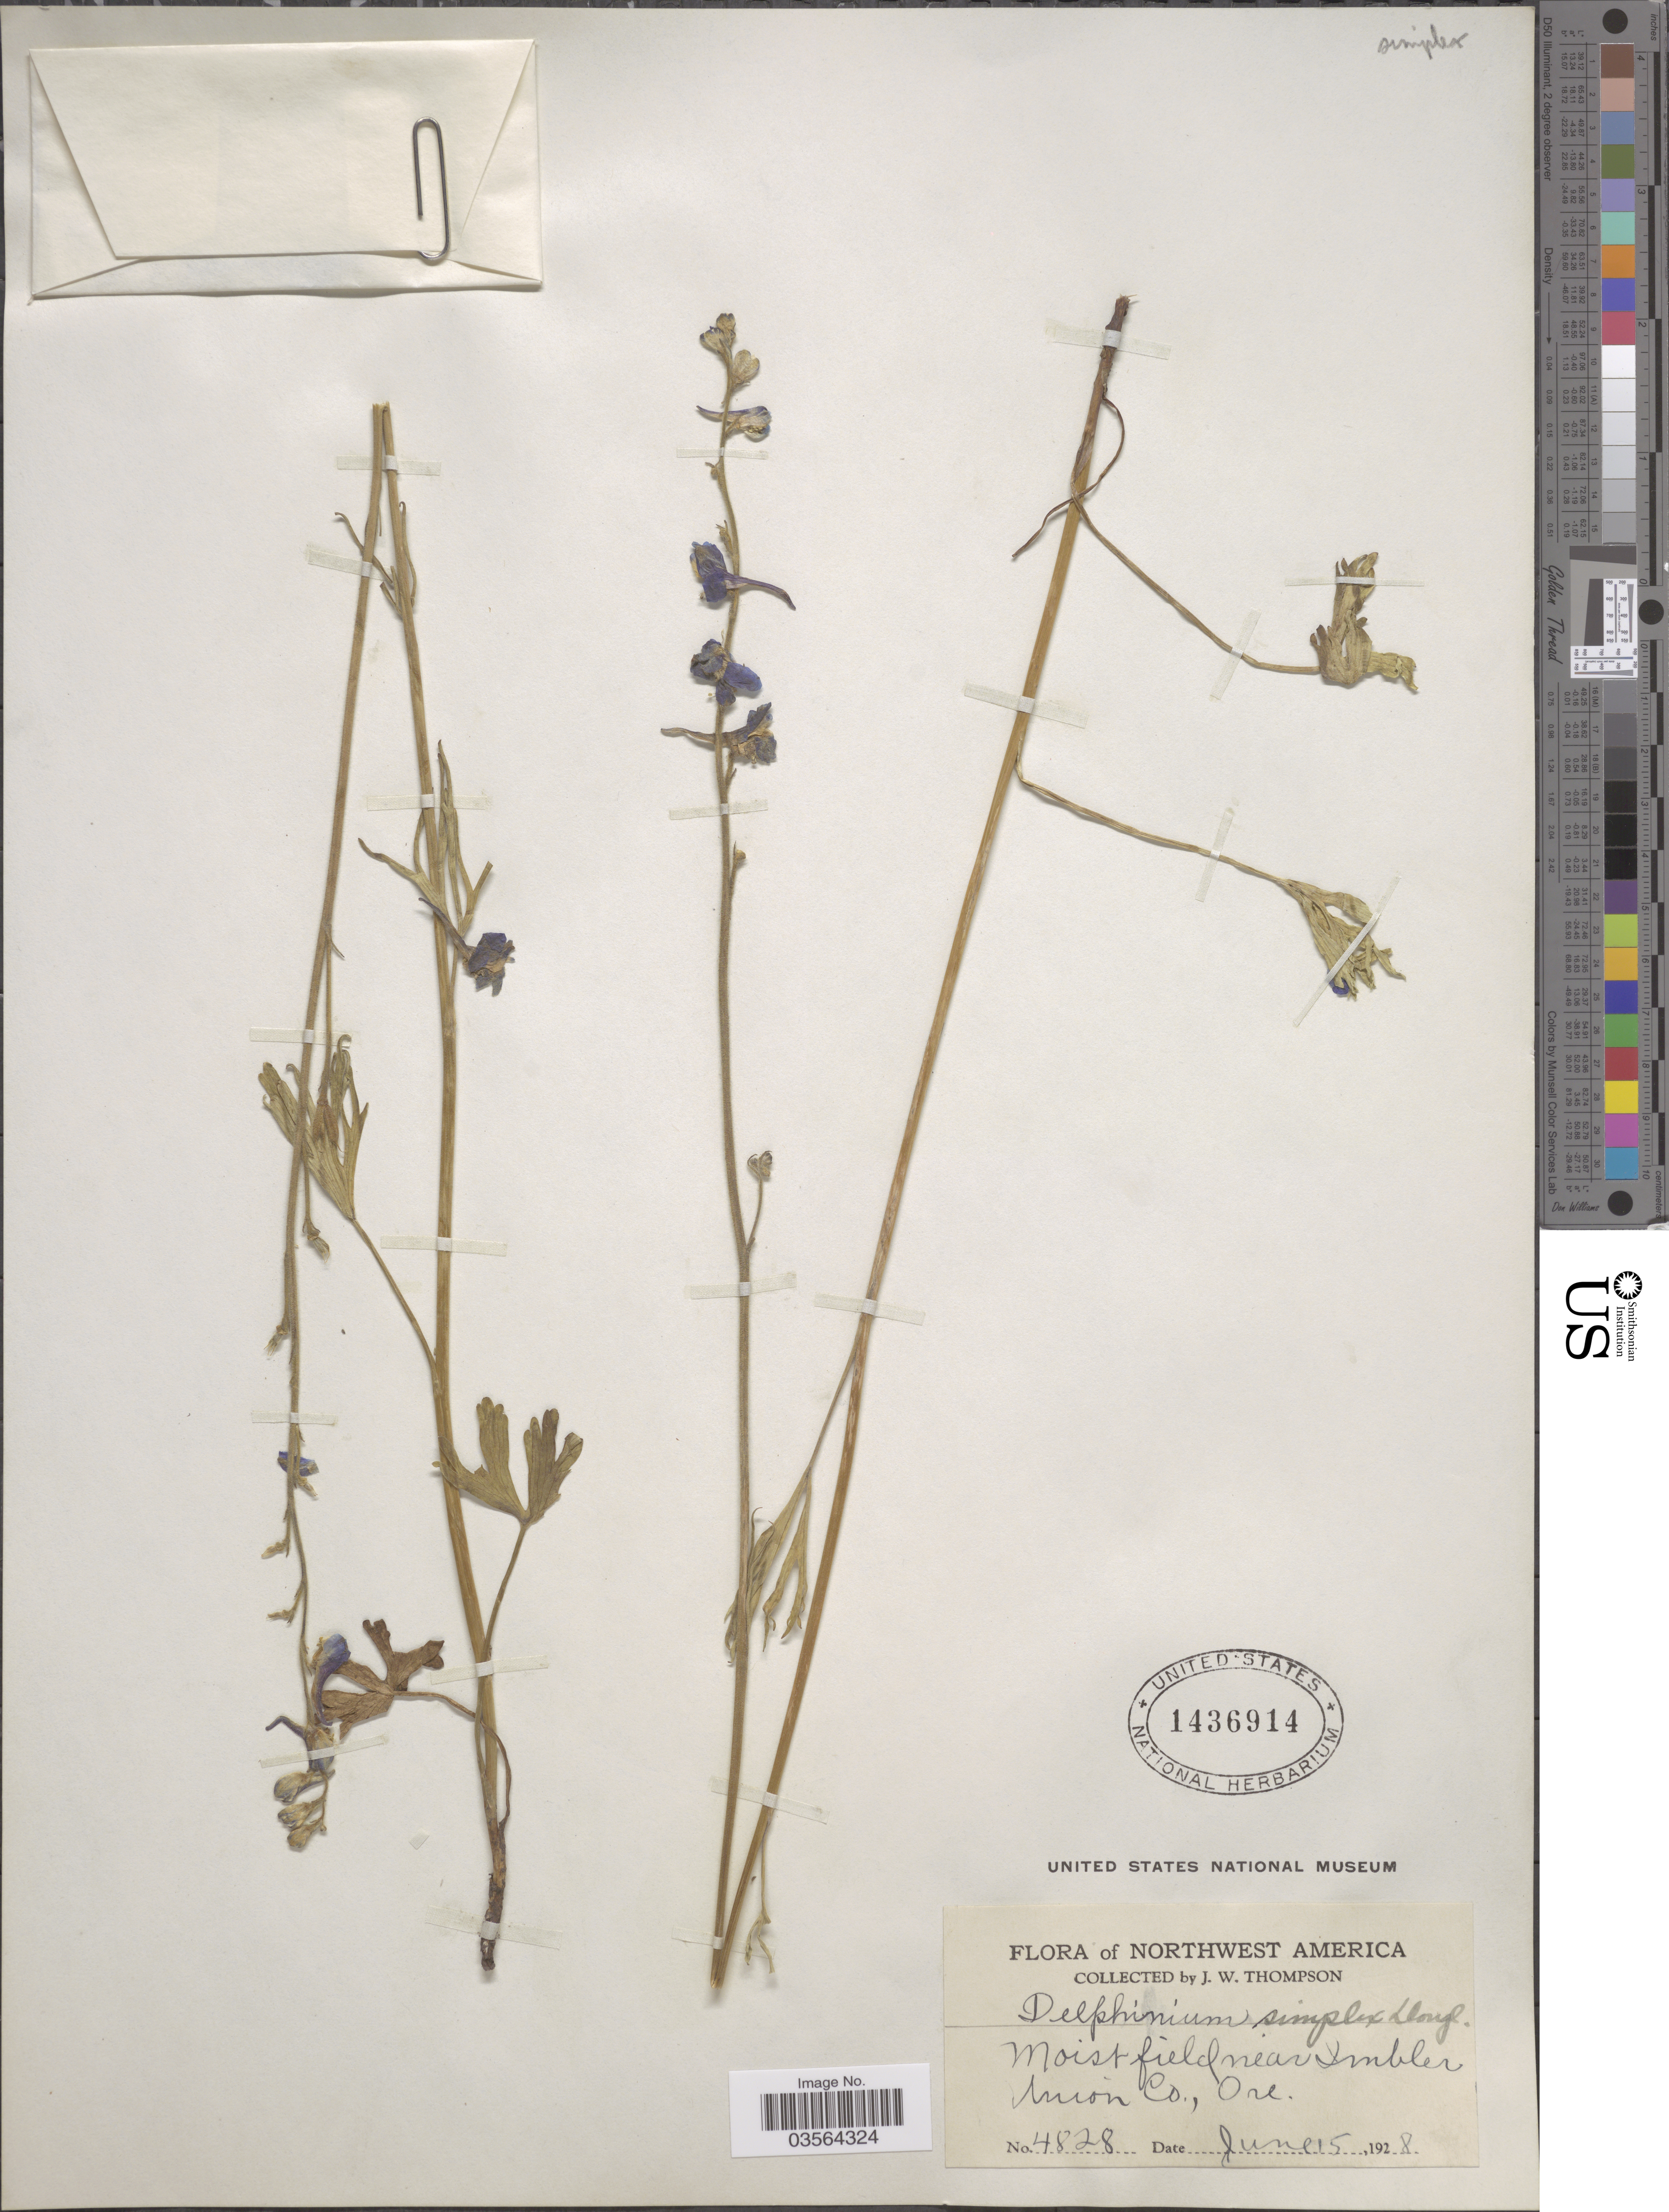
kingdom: Plantae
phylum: Tracheophyta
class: Magnoliopsida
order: Ranunculales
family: Ranunculaceae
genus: Delphinium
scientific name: Delphinium sp.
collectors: J. Thompson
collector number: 4828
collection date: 1928-06-15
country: United States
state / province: Oregon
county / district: Union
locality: Northwest America. Near Imbler Union Co.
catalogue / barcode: US 1436914